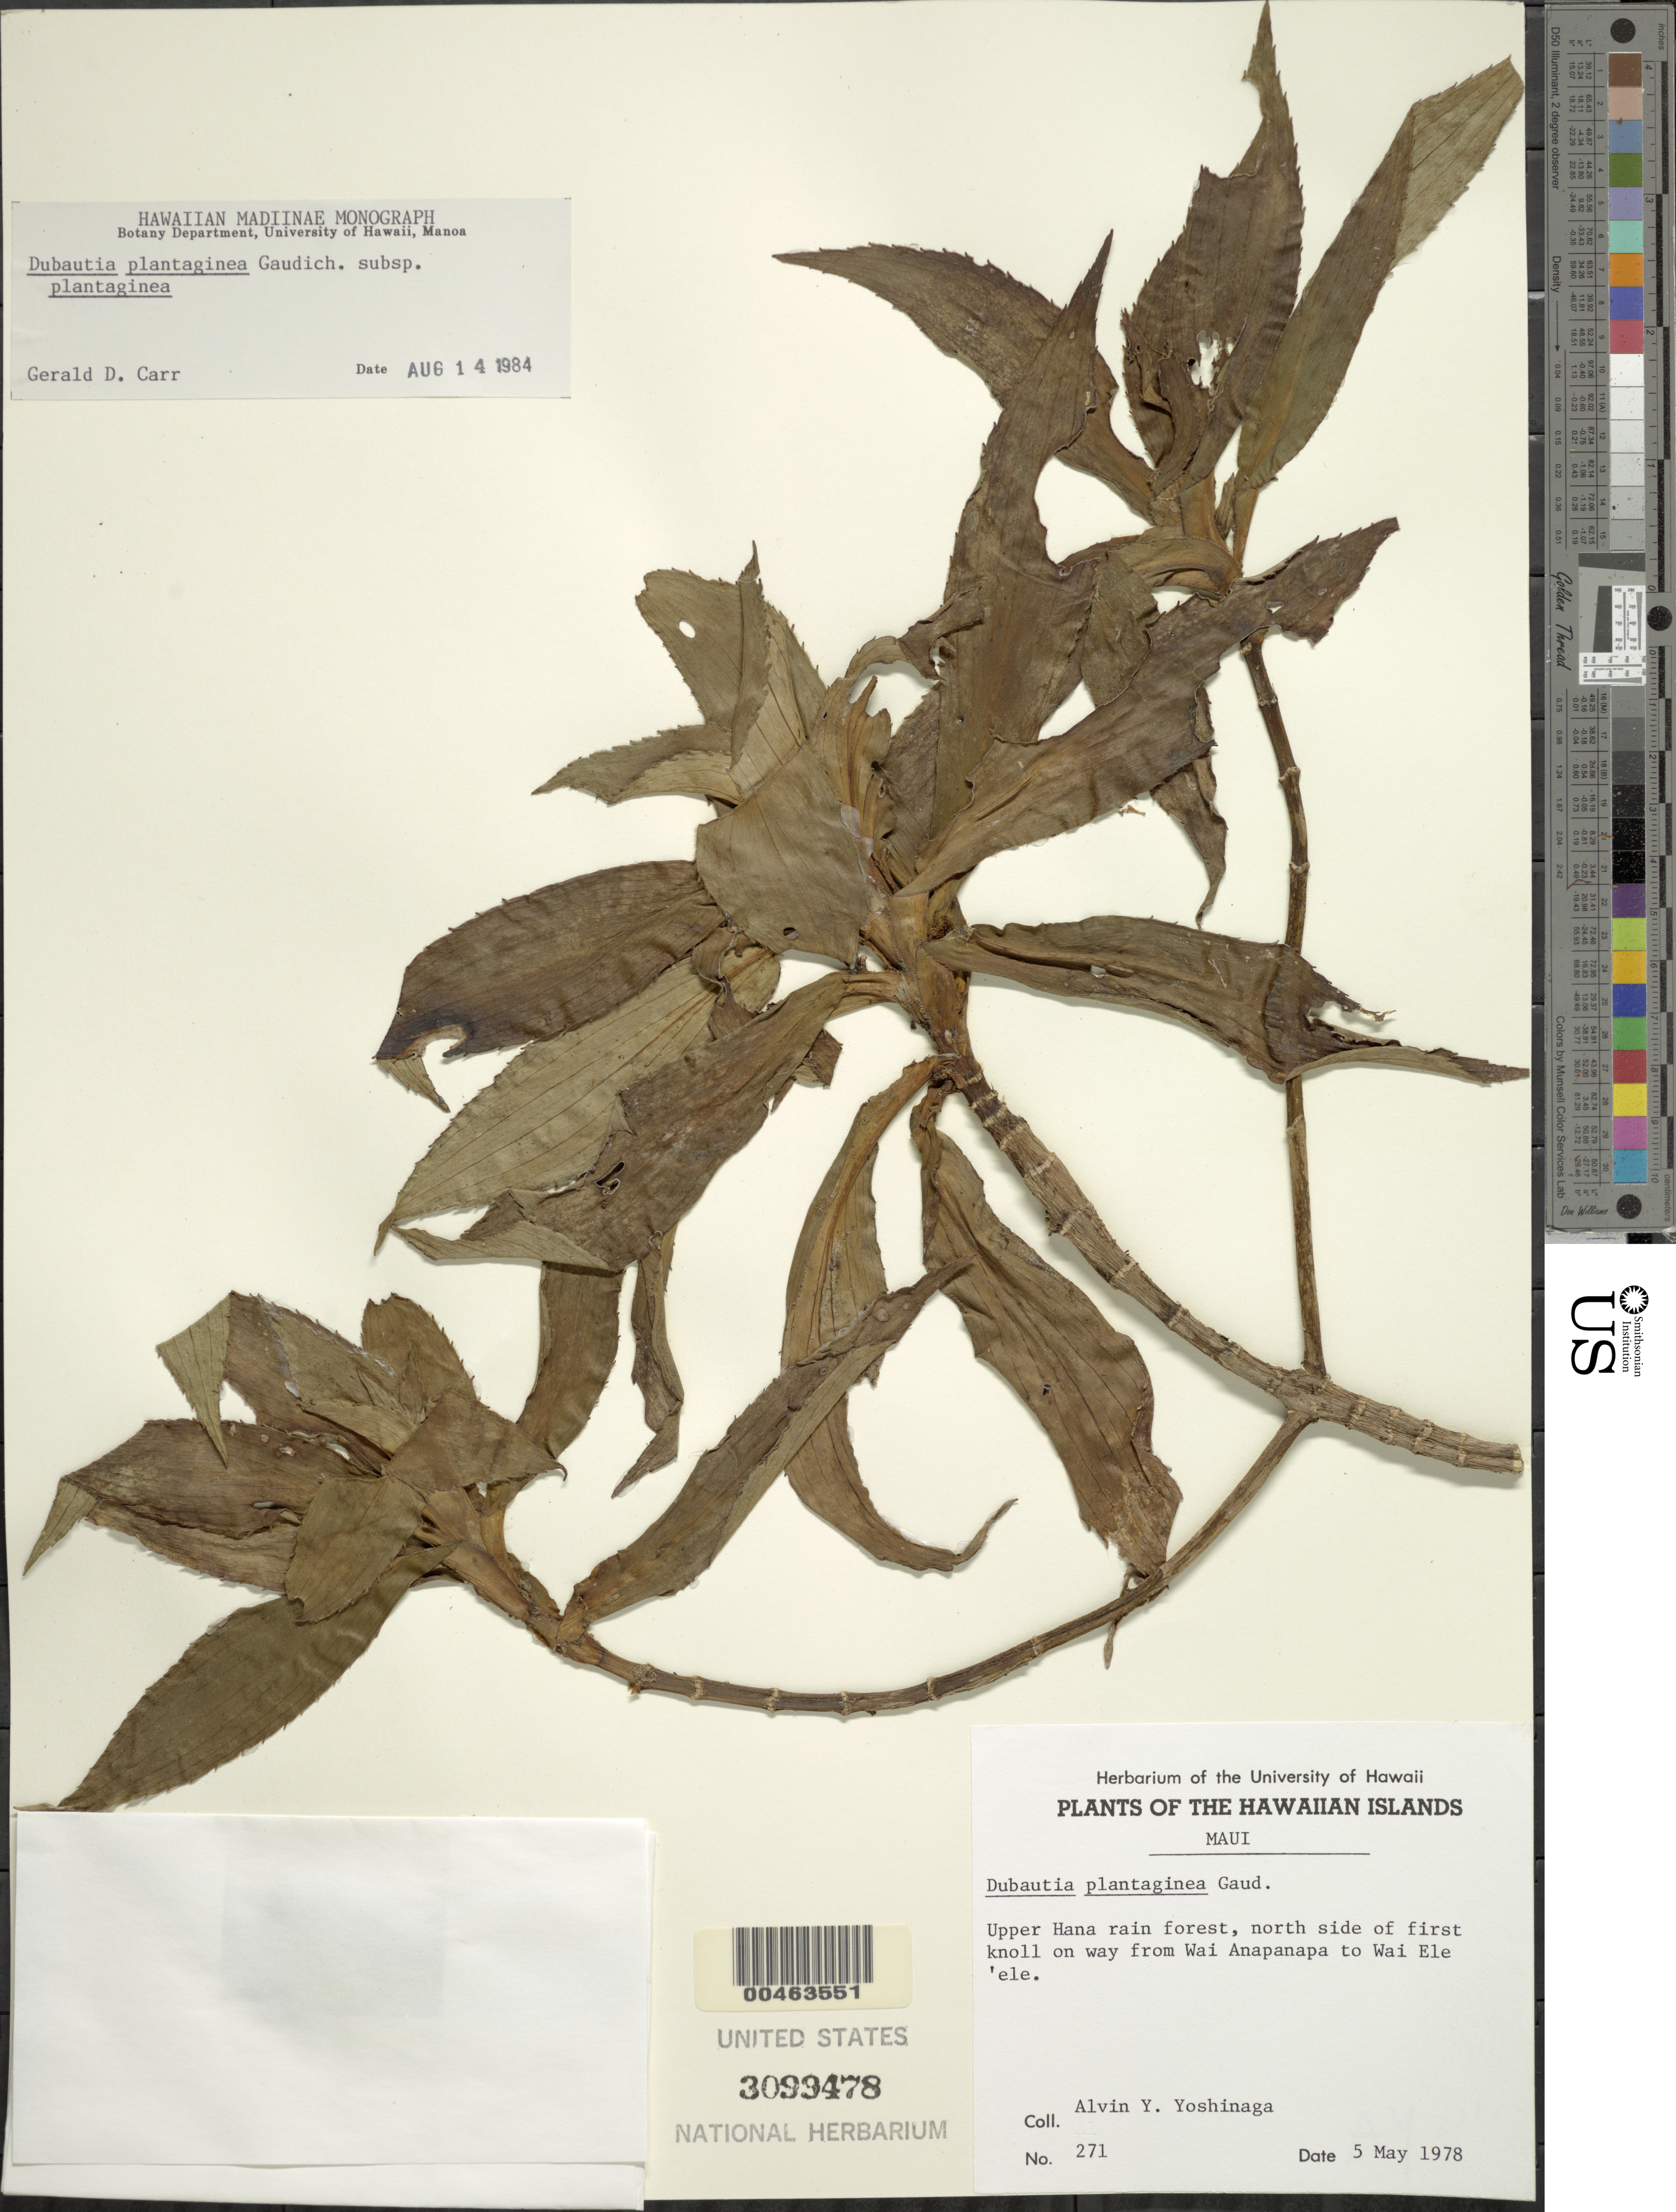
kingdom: Plantae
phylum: Tracheophyta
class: Magnoliopsida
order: Asterales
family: Asteraceae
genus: Dubautia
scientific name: Dubautia plantaginea subsp. plantaginea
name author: Gaudich.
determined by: Carr, G. D.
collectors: A. Yoshinaga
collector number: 271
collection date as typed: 5 May 1978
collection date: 1978-05-05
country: United States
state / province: Hawaii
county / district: Maui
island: Maui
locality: Upper Hana rain forest, north side of first knoll on way from Wai Anapanapa to Wai Ele'ele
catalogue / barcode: US 3099478